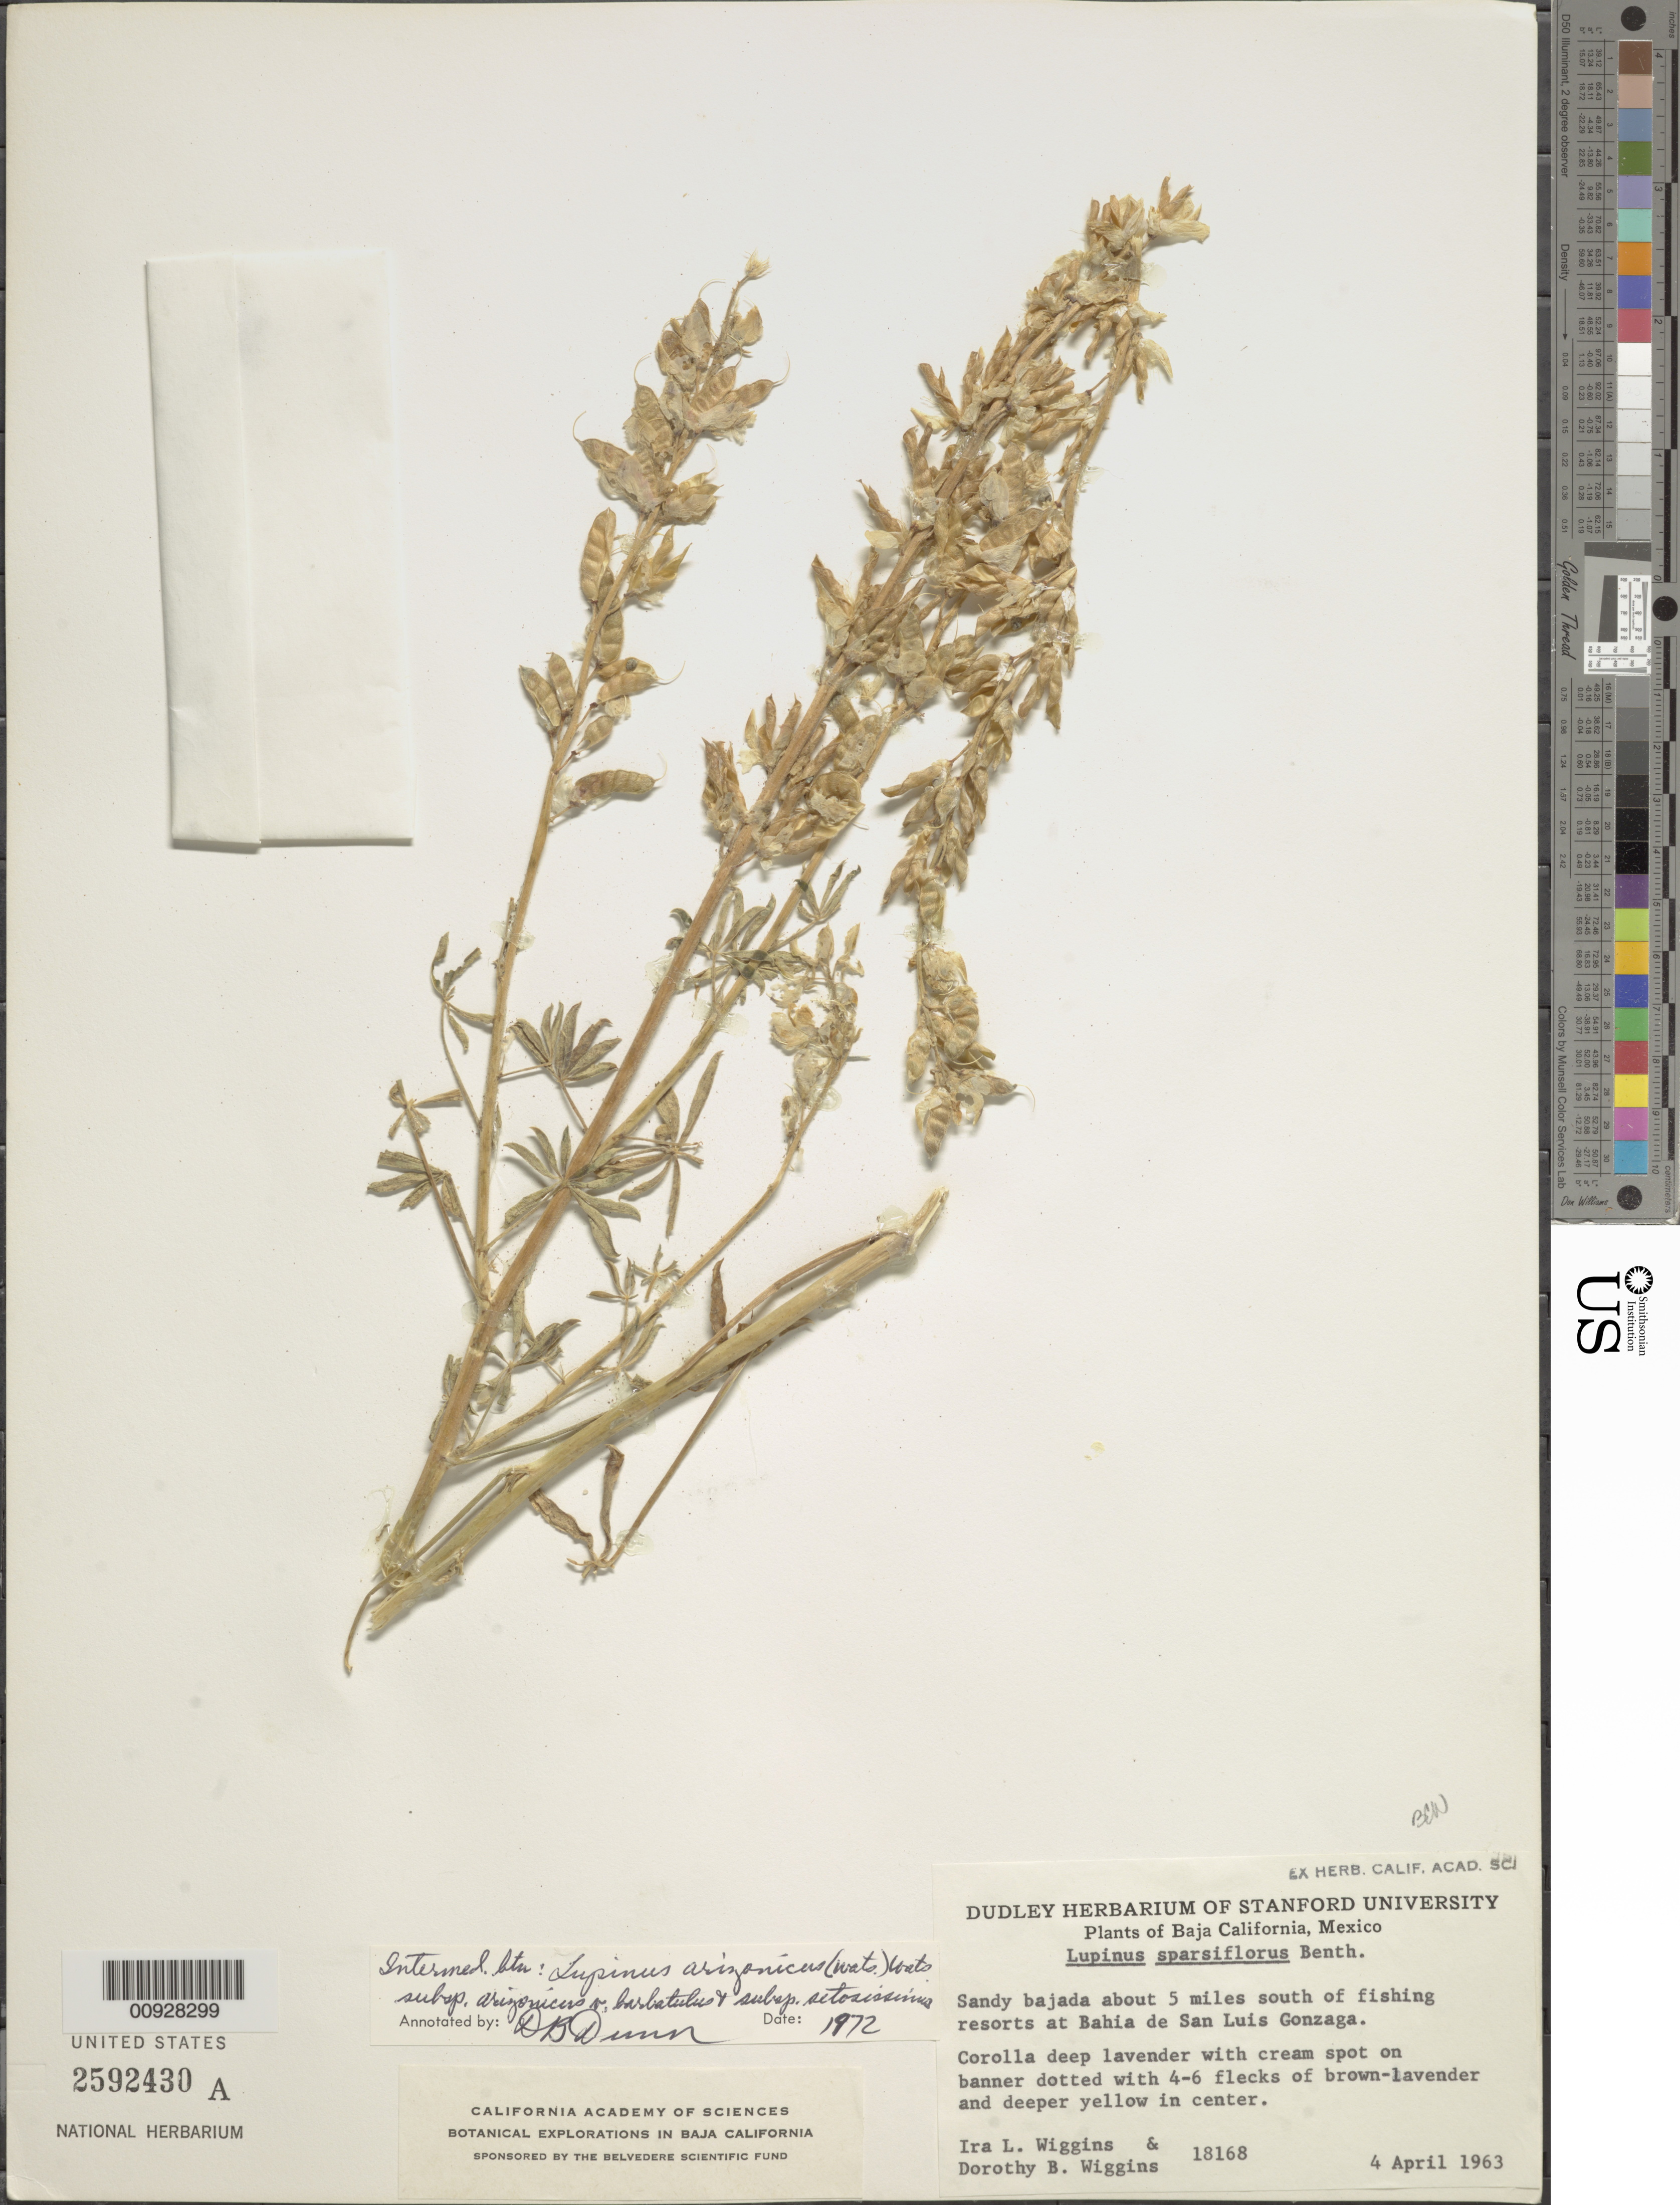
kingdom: Plantae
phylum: Tracheophyta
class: Magnoliopsida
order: Fabales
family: Fabaceae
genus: Lupinus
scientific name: Lupinus arizonicus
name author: (S. Watson) S. Watson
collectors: I. L. Wiggins & D. B. Wiggins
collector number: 18168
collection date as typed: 04 Apr 1963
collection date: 1963-04-04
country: Mexico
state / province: Baja California Norte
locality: About 5 miles south of fishing resorts at Bahía de San Luis Gonzaga.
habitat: Sandy bajada.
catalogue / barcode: US 2592430A